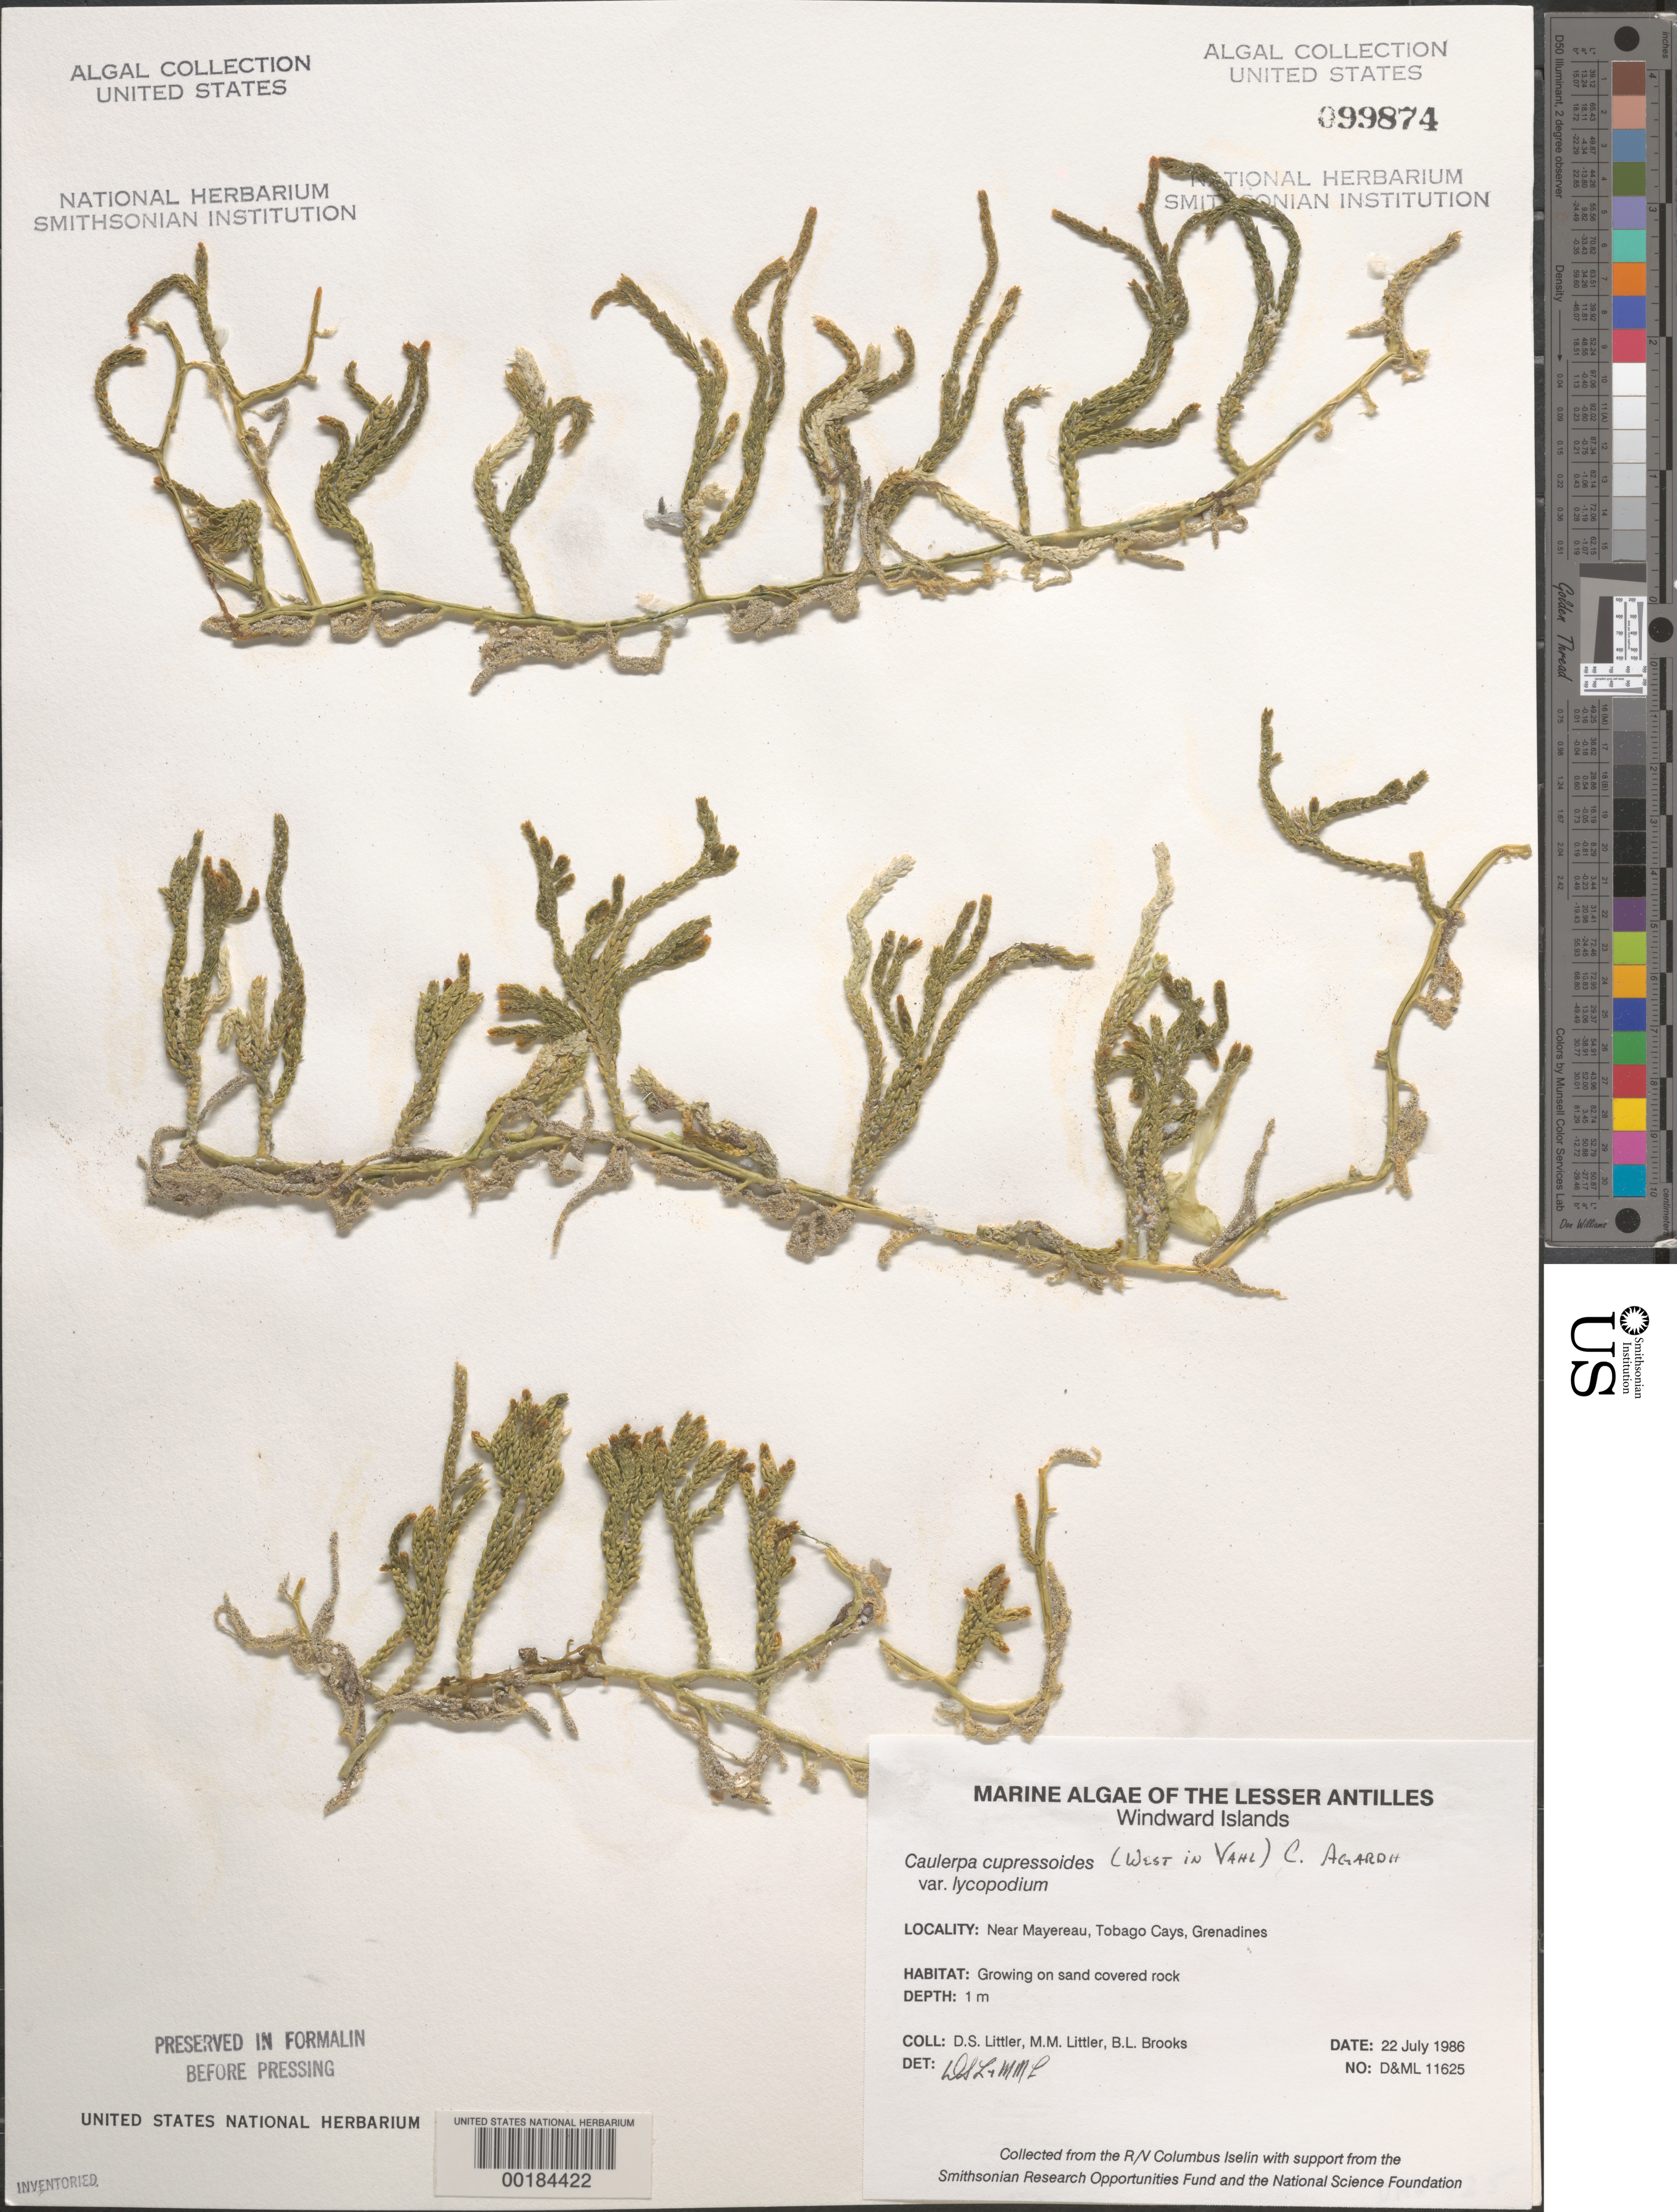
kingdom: Plantae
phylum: Chlorophyta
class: Ulvophyceae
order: Bryopsidales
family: Caulerpaceae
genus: Caulerpa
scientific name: Caulerpa cupressoides var. lycopodium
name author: Weber Bosse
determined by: Littler, D. S.; Littler, M. M.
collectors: D. S. Littler, M. M. Littler & B. Brooks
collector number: D&ML 11625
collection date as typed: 22 Jul 1986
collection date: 1986-07-22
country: St. Vincent - Grenadines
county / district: Grenadines Parish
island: Mayreau [Mayereau]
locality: Near Mayreau (Mayereau)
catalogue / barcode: US 99874